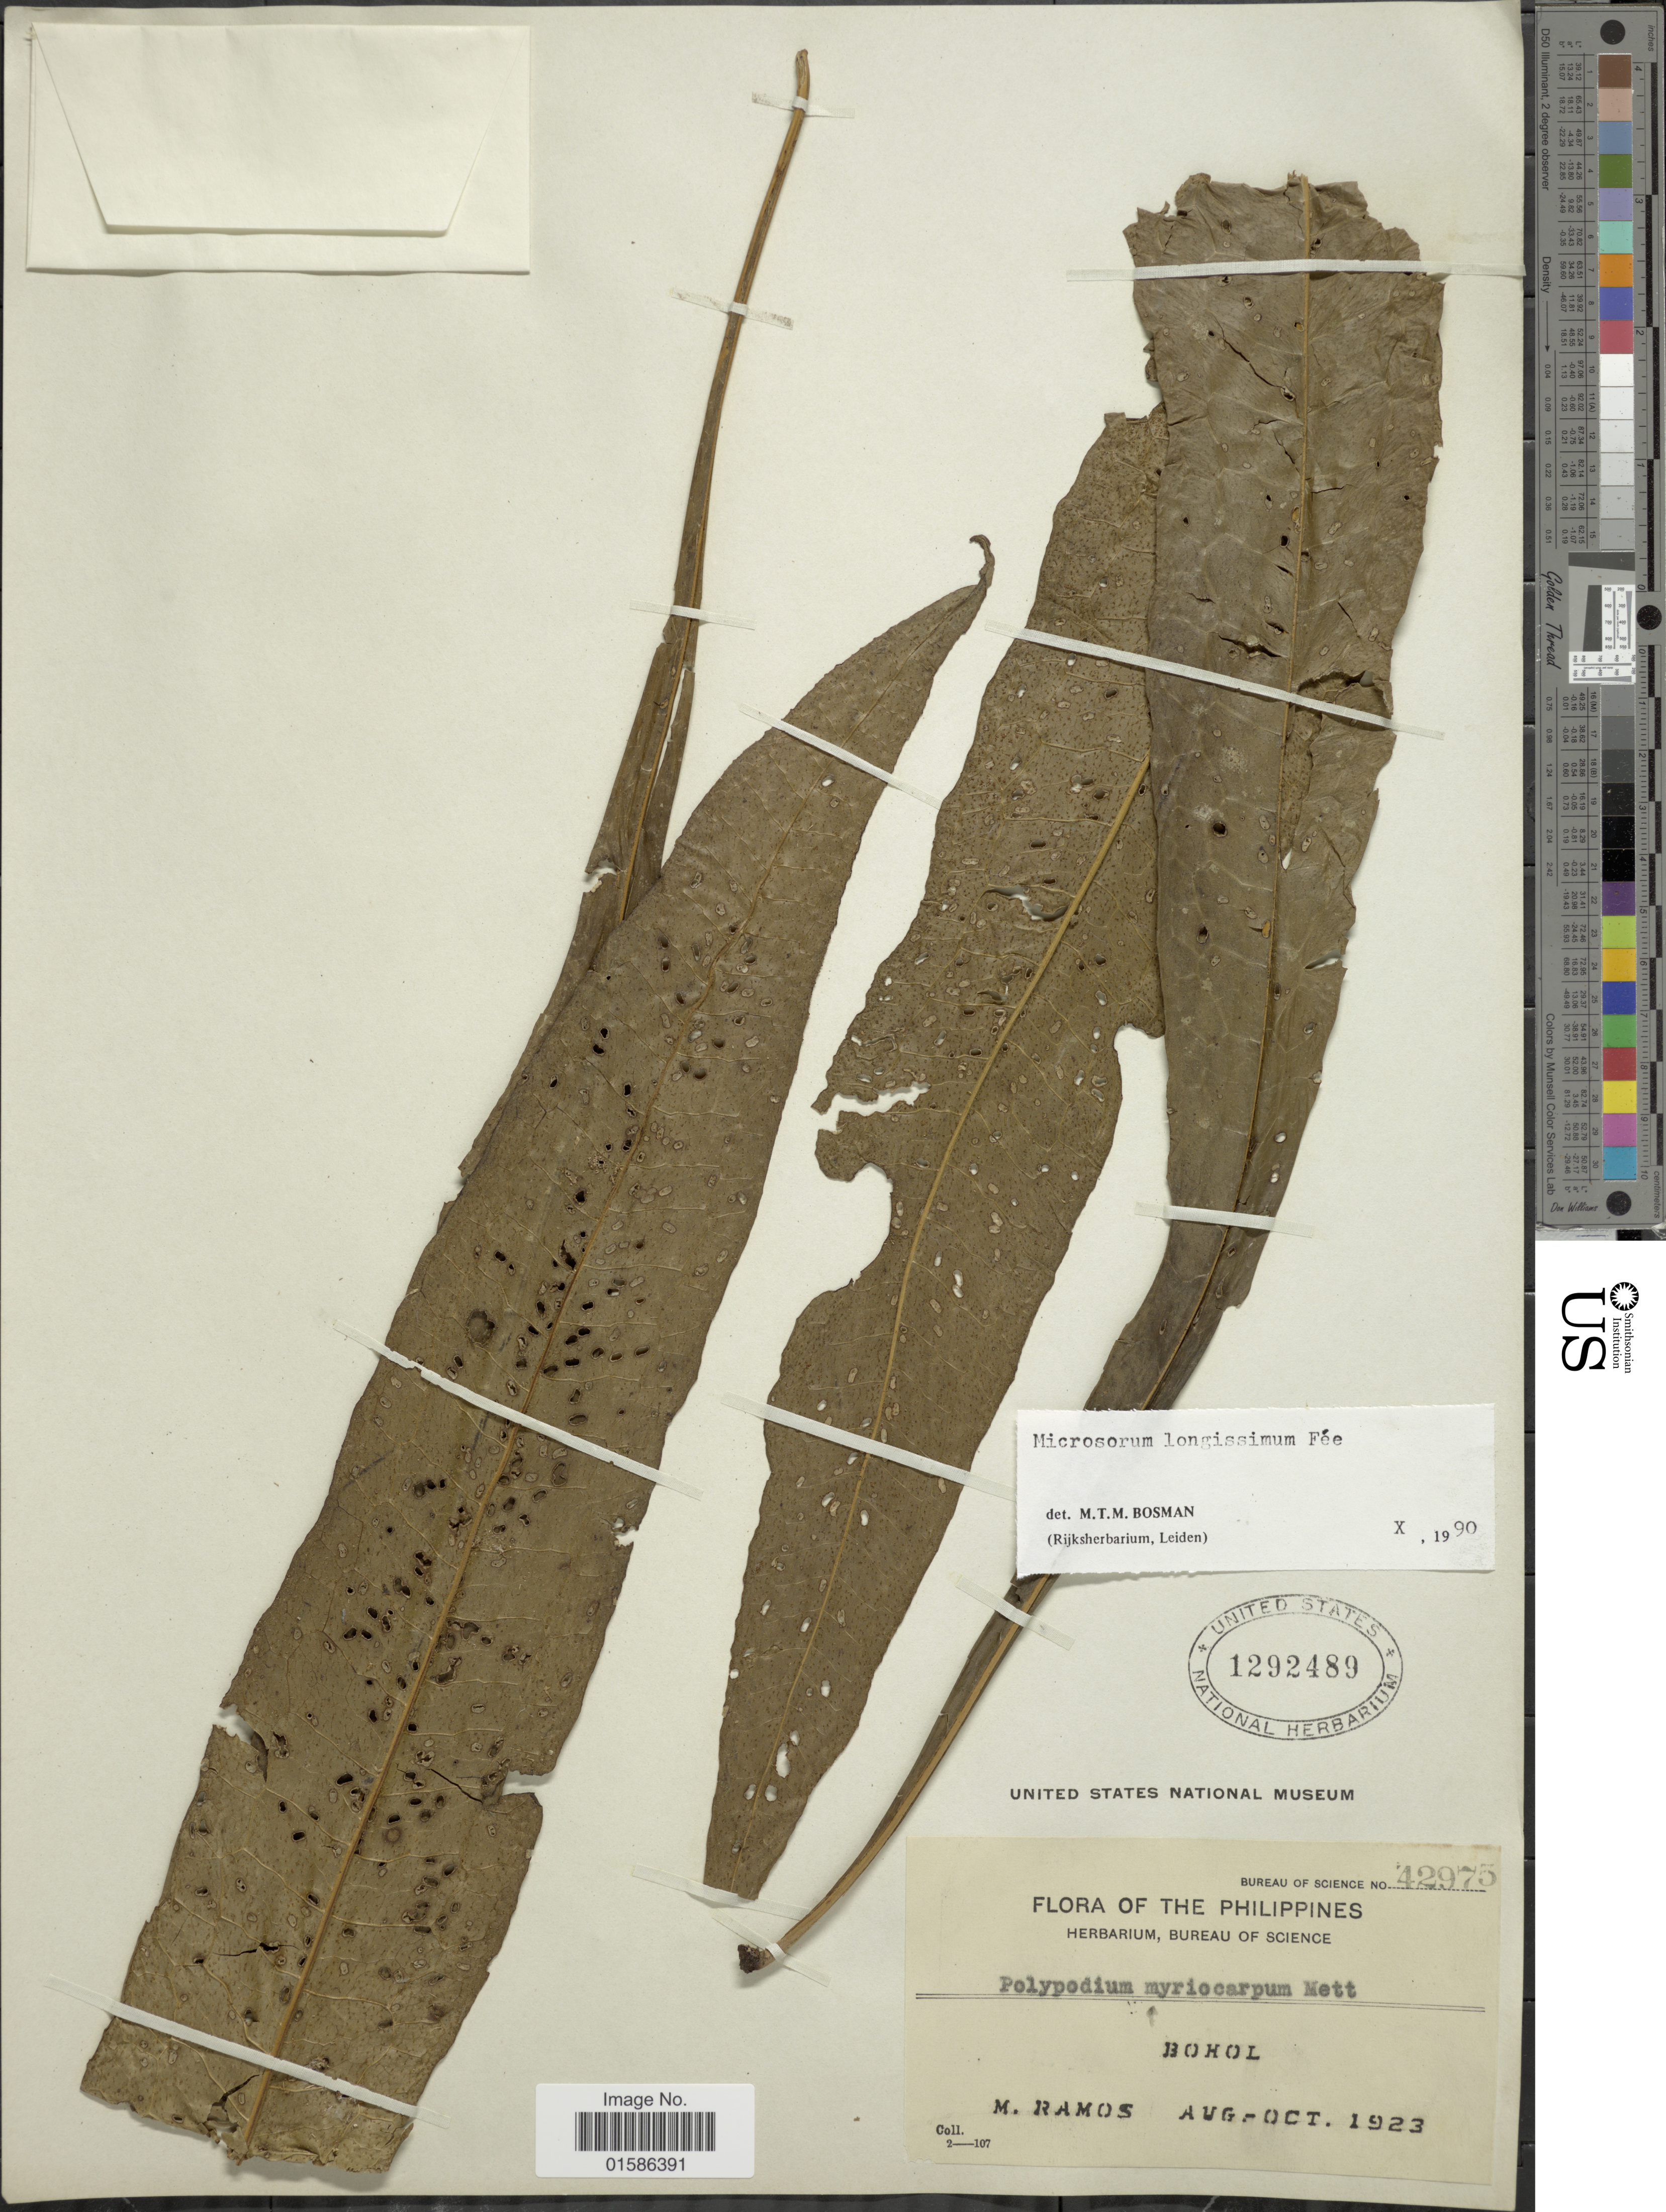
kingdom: Plantae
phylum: Tracheophyta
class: Polypodiopsida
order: Polypodiales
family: Polypodiaceae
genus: Microsorum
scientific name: Microsorum longissimum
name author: Fée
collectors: M. Ramos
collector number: Bureau of Science 42975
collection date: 1923-08/1923-10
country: Philippines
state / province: Central Visayas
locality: Bohol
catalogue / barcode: US 1292489